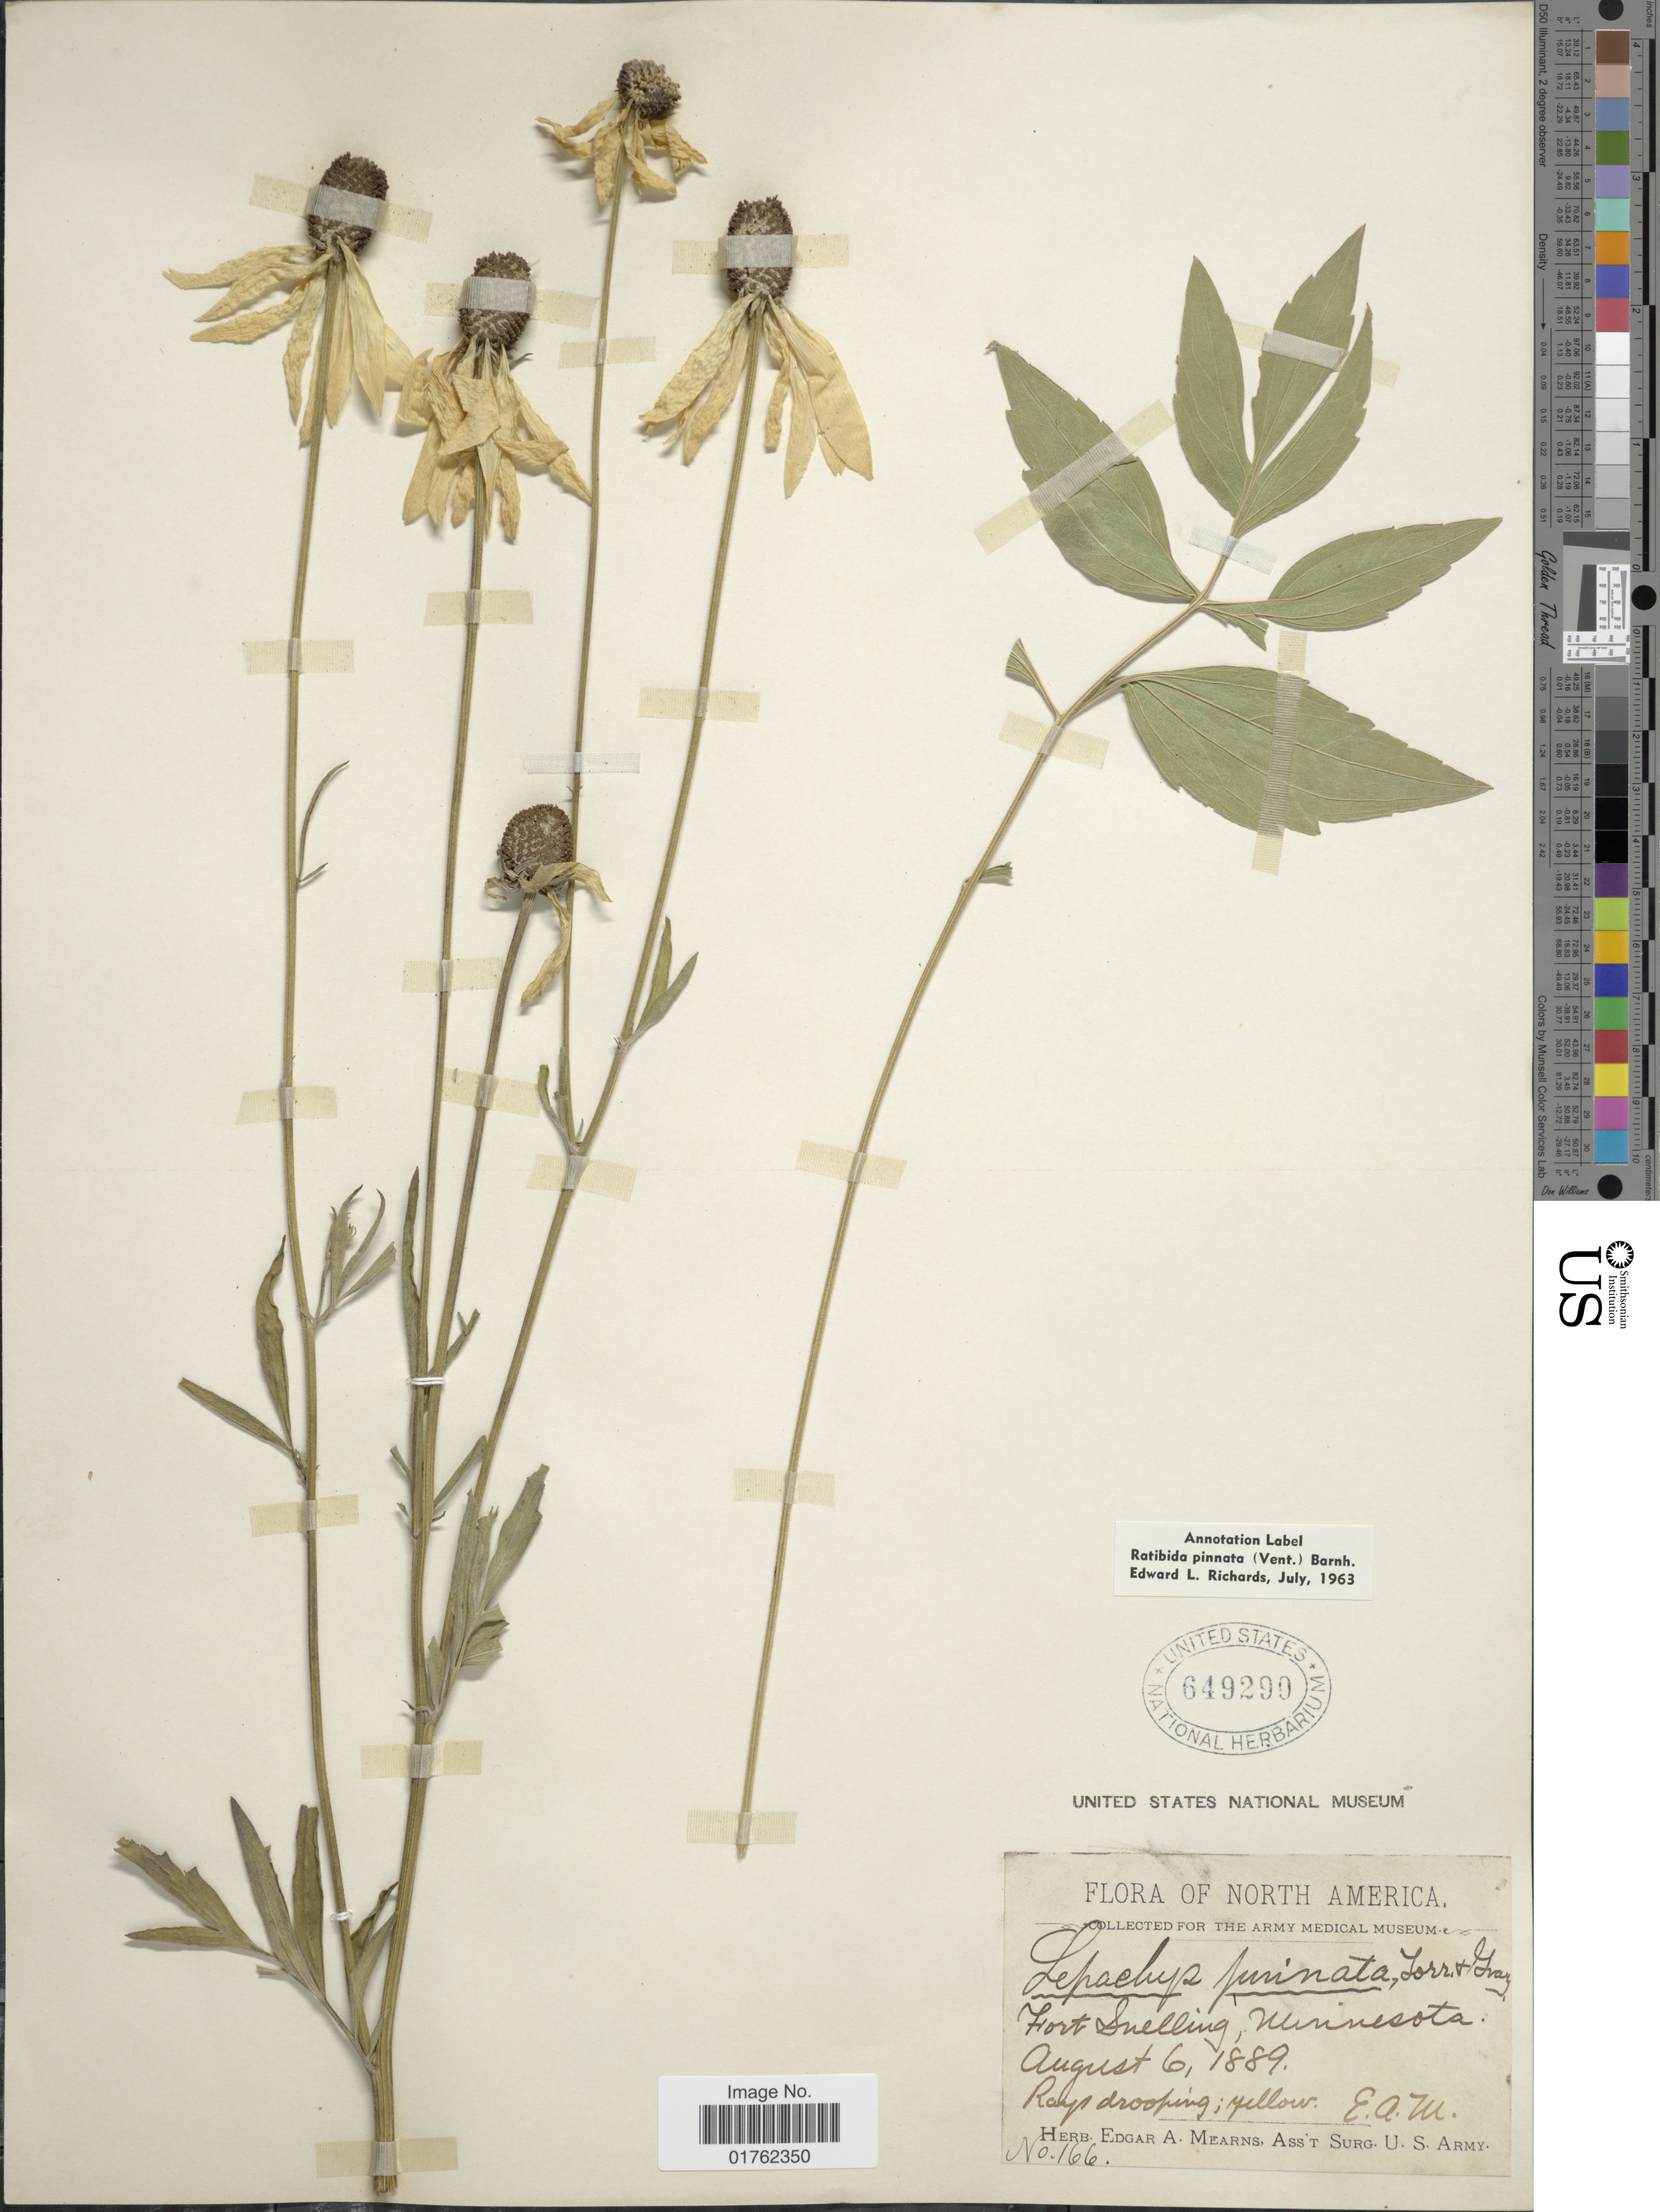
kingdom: Plantae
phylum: Tracheophyta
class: Magnoliopsida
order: Asterales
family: Asteraceae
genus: Ratibida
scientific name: Ratibida pinnata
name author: (Vent.) Barnhart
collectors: E. A. Mearns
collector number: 166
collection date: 1889-08-06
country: United States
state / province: Minnesota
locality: Fort Snelling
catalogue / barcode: US 649290